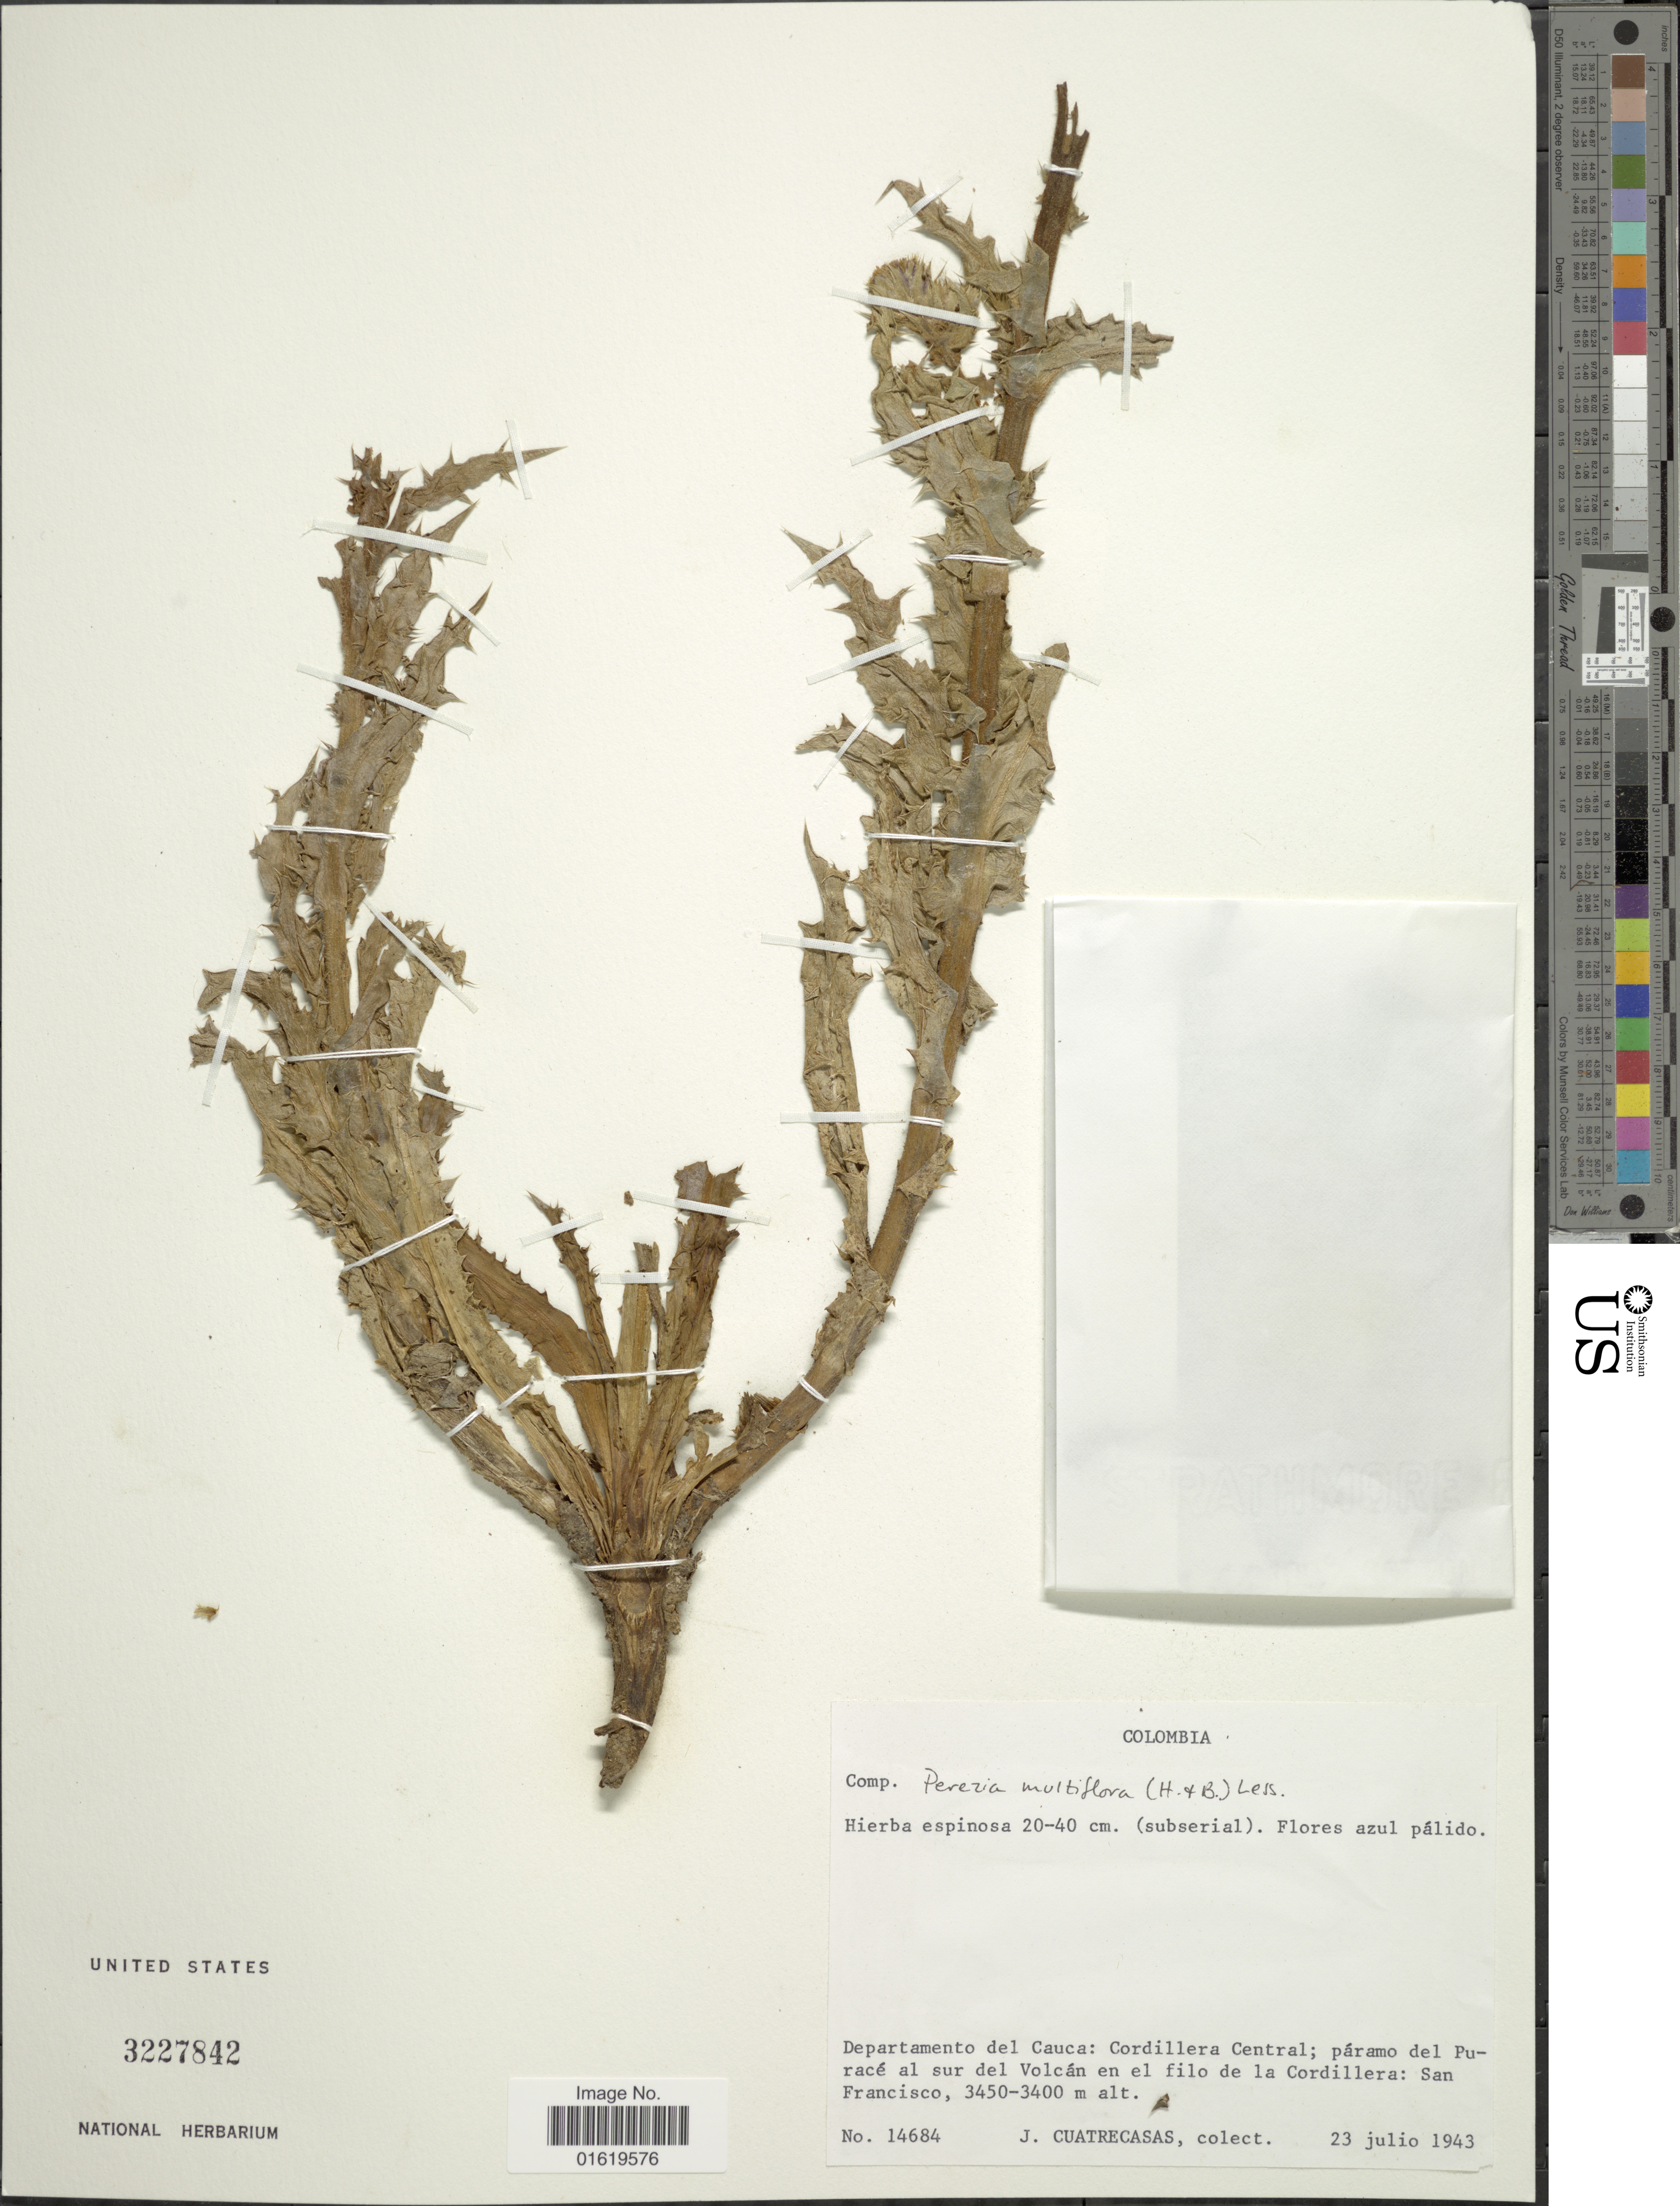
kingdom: Plantae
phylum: Tracheophyta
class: Magnoliopsida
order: Asterales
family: Asteraceae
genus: Perezia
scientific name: Perezia multiflora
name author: Less.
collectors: J. Cuatrecasas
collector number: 14684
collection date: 1943-07-23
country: Colombia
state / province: Cauca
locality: Departamento del Cauca: Cordillera Central; páramo del Puracé al sur del Volcán en el filo de la Cordillera: San Francisco.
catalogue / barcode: US 3227842